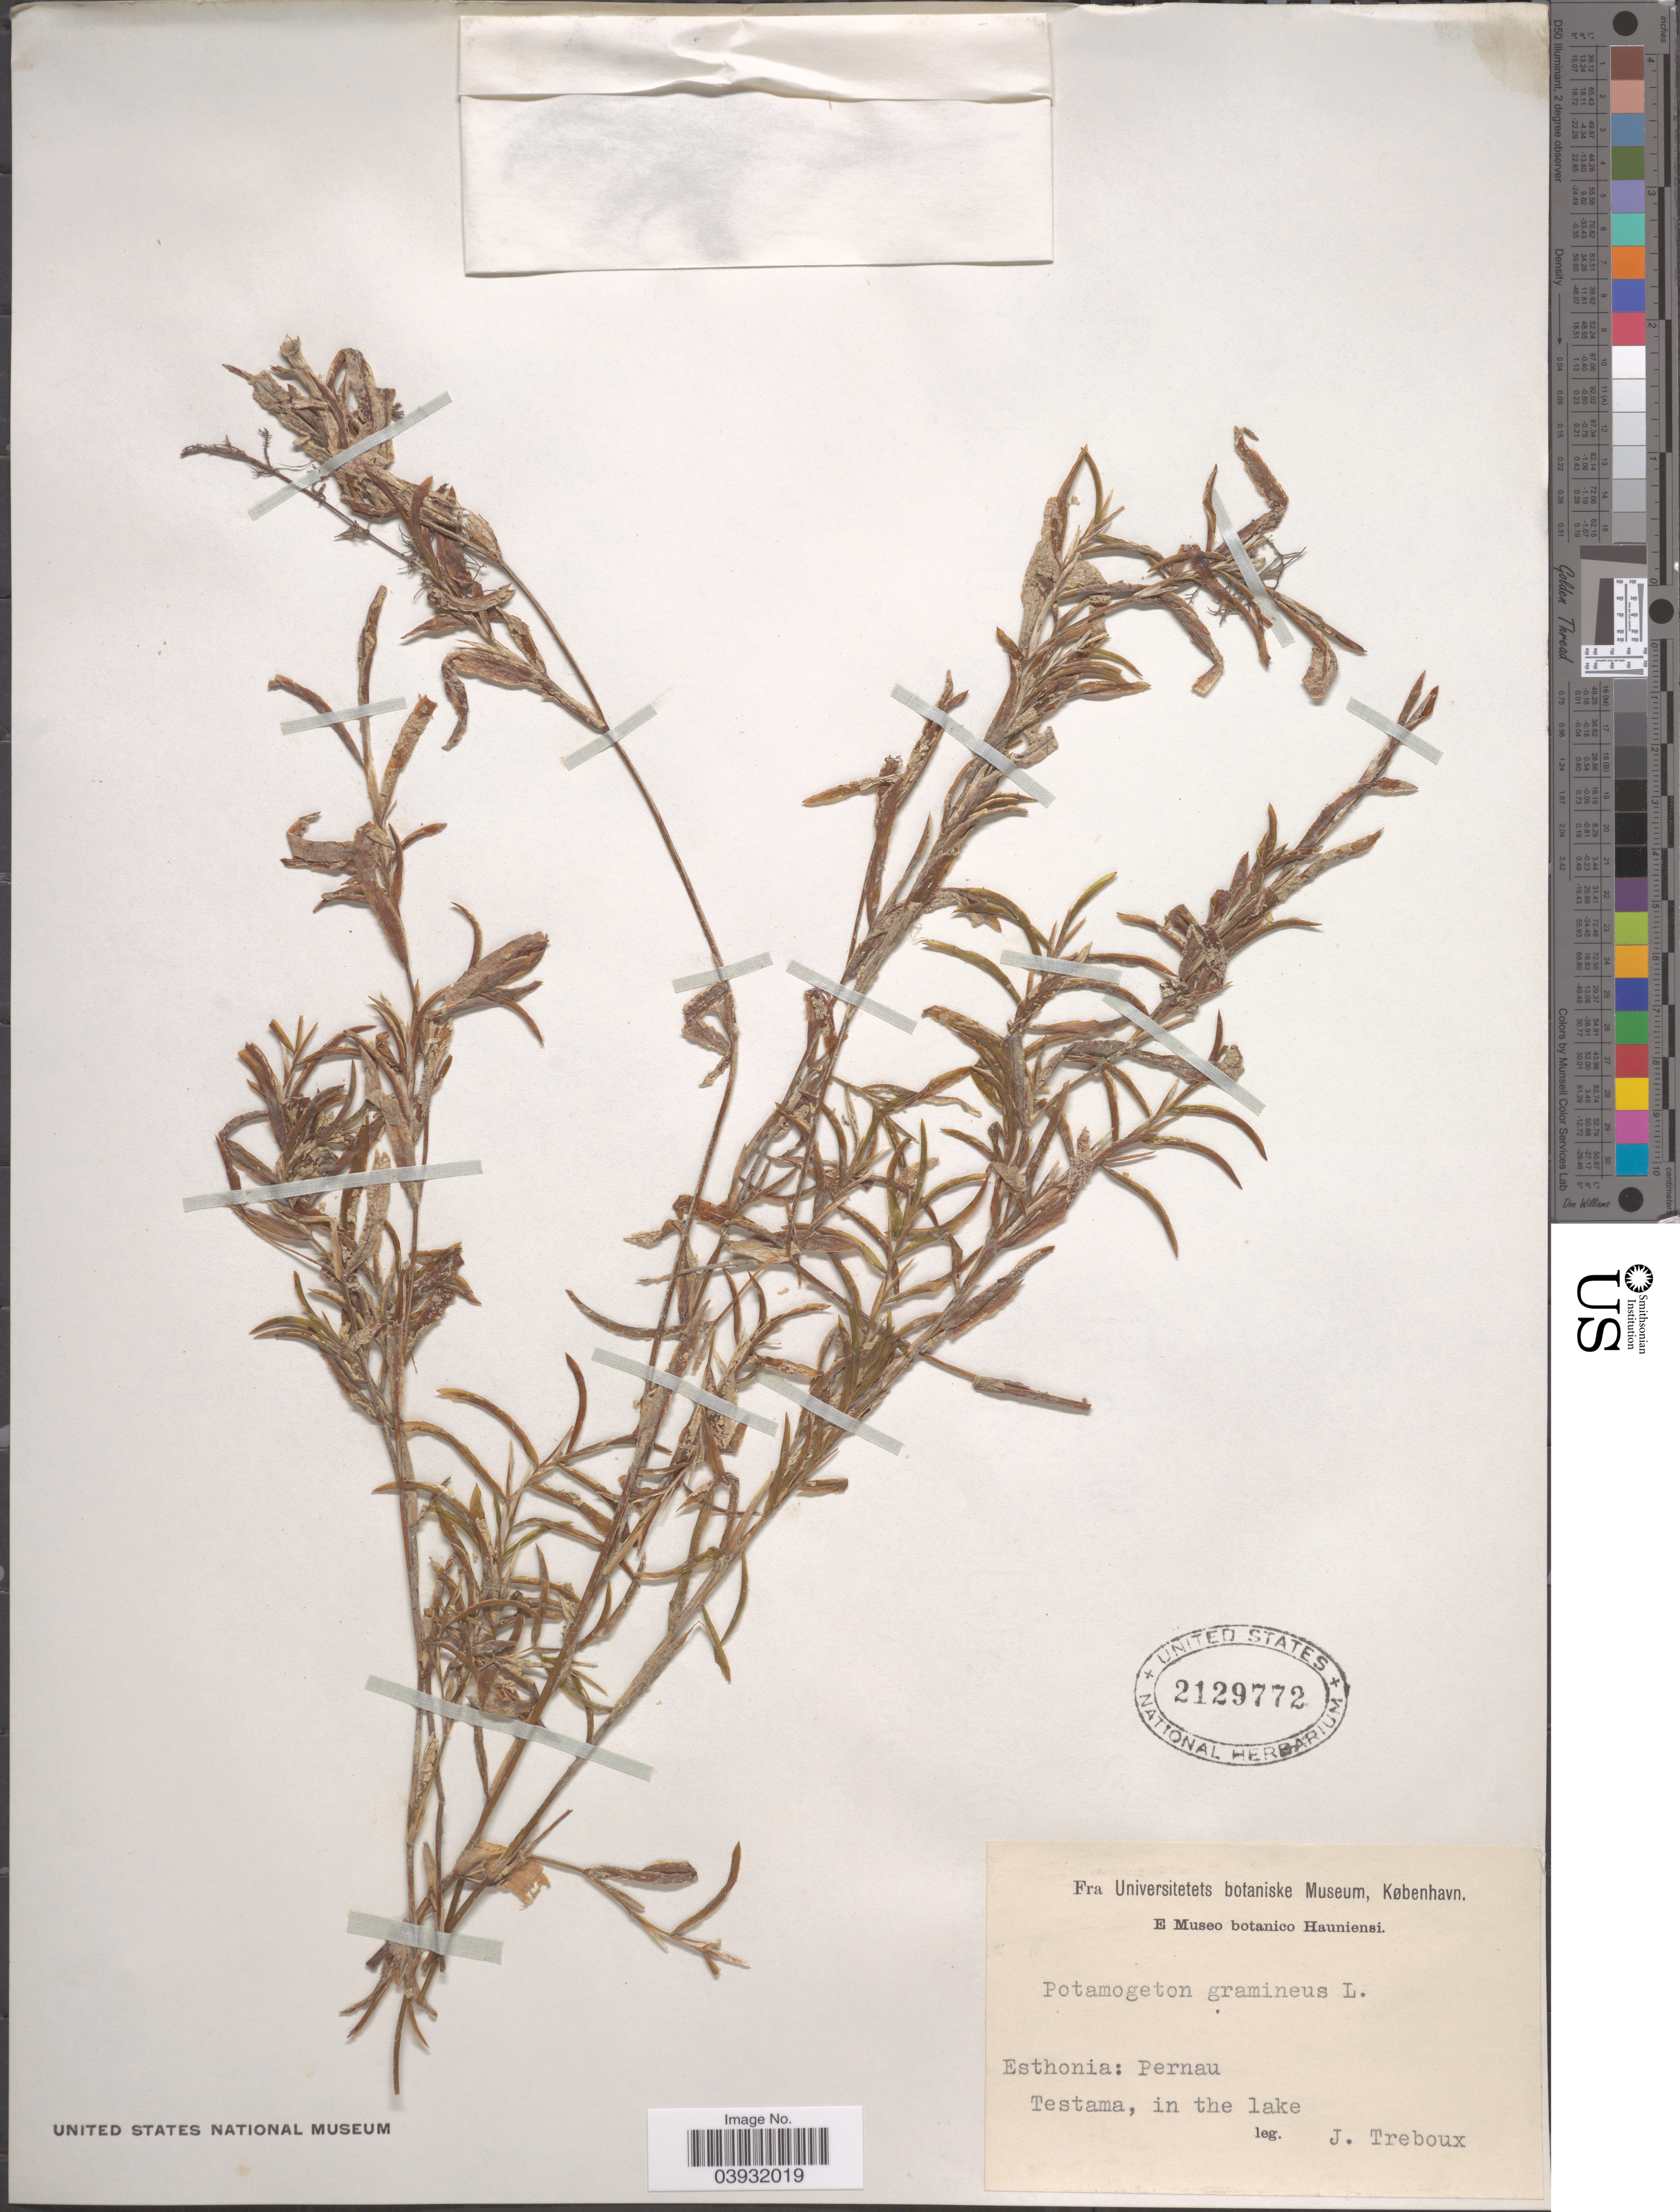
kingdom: Plantae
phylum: Tracheophyta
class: Liliopsida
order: Alismatales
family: Potamogetonaceae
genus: Potamogeton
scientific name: Potamogeton gramineus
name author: L.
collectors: J. Treboux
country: Estonia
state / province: Pärnumaa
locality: Estonia: Pernau Testama, in the lake.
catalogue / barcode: US 2129772